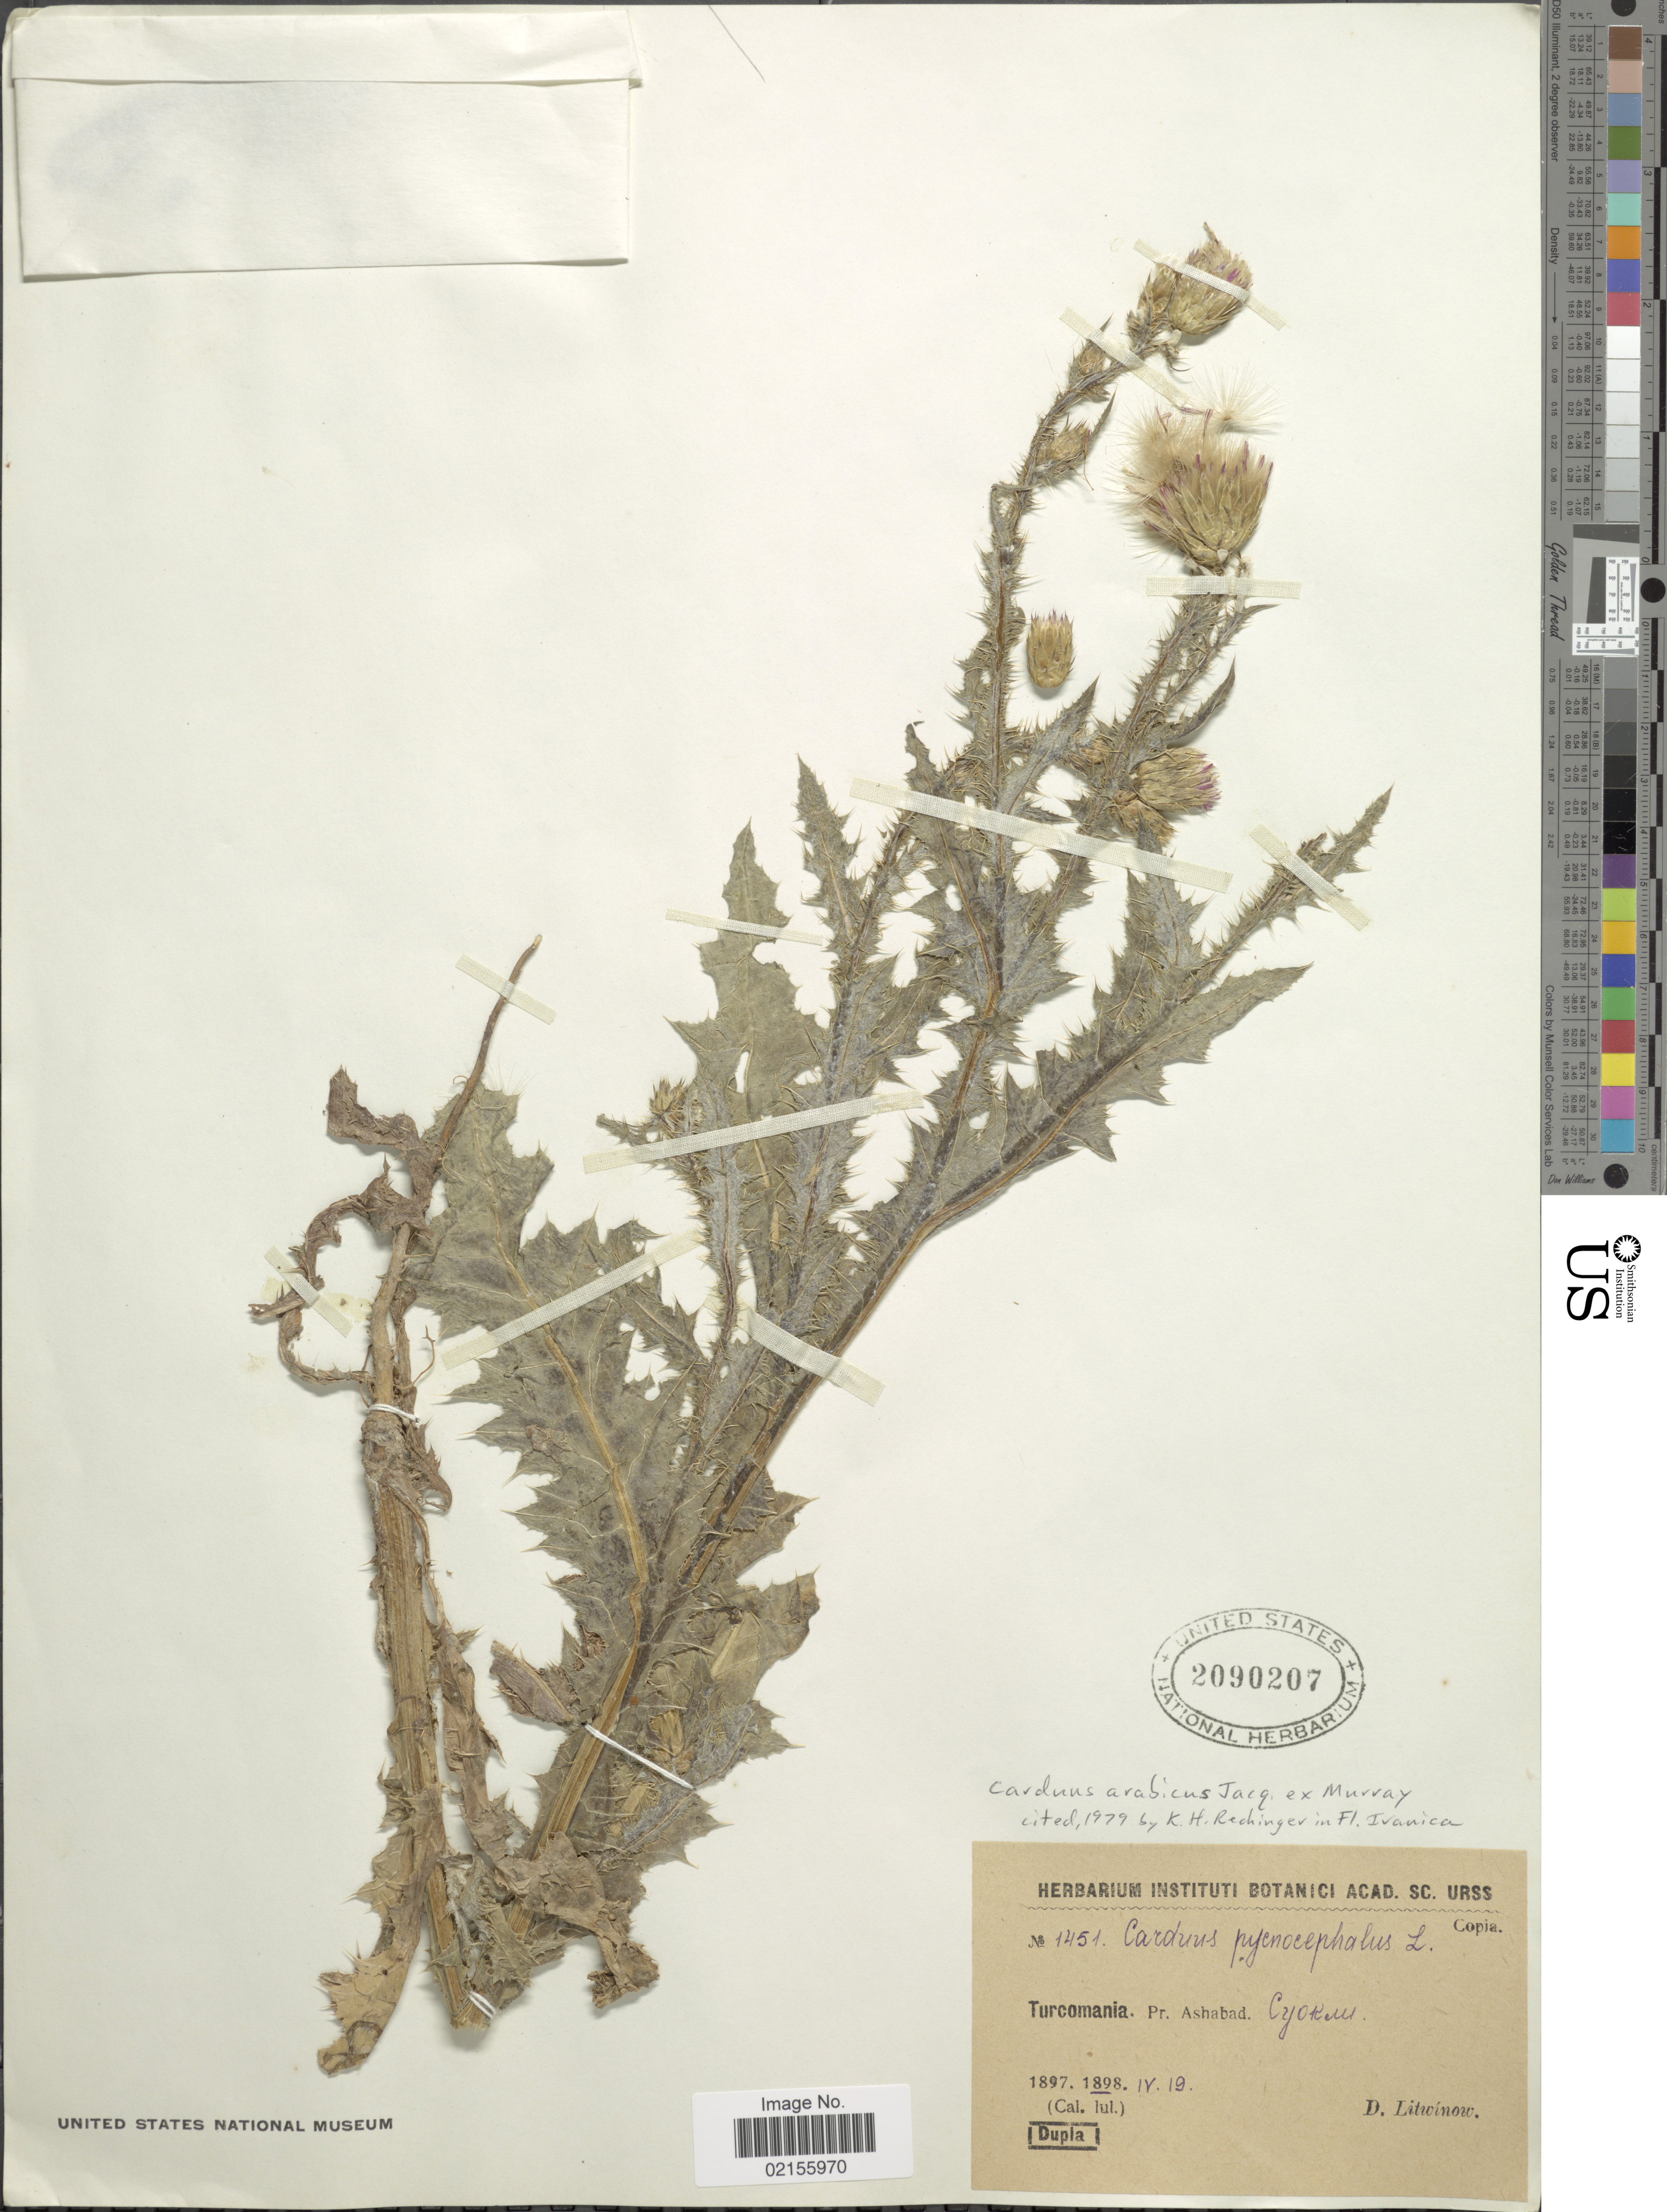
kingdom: Plantae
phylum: Tracheophyta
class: Magnoliopsida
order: Asterales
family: Asteraceae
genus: Carduus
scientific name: Carduus arabicus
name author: Jacq.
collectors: D. Litwinow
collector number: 1451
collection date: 1898-04-19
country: Turkey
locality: Trucomania, pr. Ashabad, Cyokern [interpreted]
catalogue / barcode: US 2090207